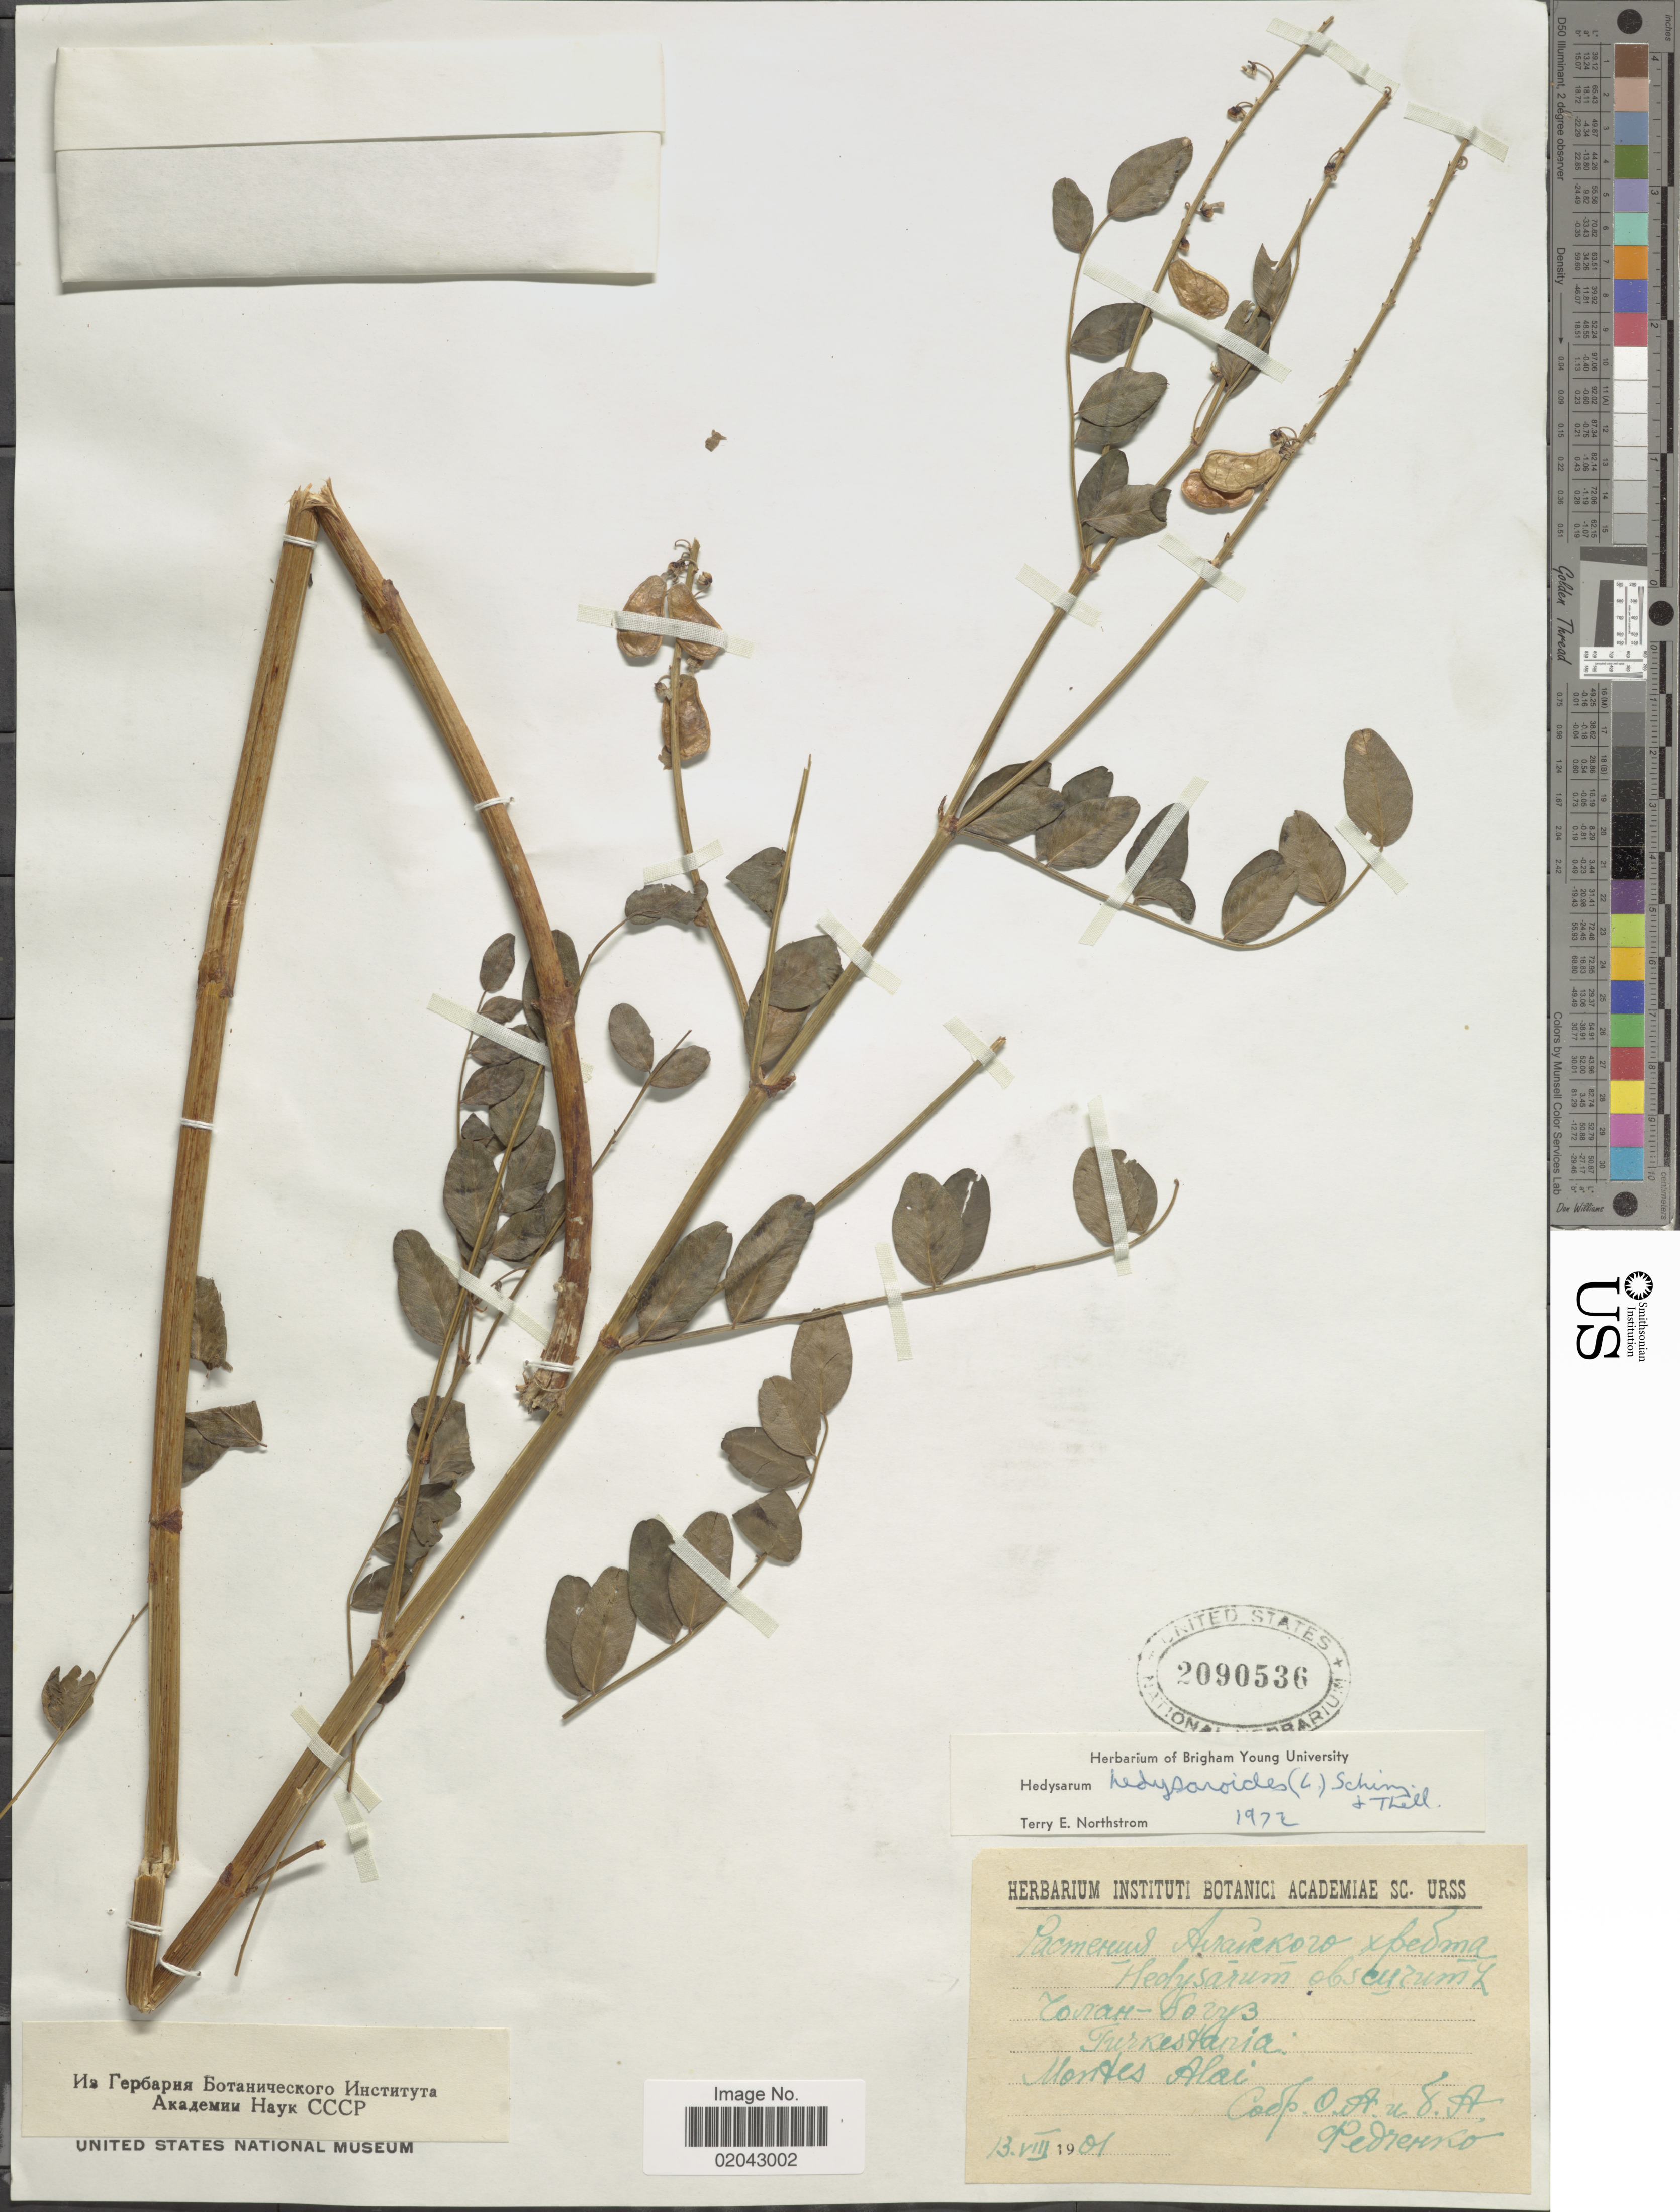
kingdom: Plantae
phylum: Tracheophyta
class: Magnoliopsida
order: Fabales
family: Fabaceae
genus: Hedysarum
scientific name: Hedysarum hedysaroides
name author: (L.) Schinz & Thell.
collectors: O. Fedchenko & B. Fedchenko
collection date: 1901-08-13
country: Turkmenistan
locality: Alai (Alay) Mountains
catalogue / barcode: US 2090536